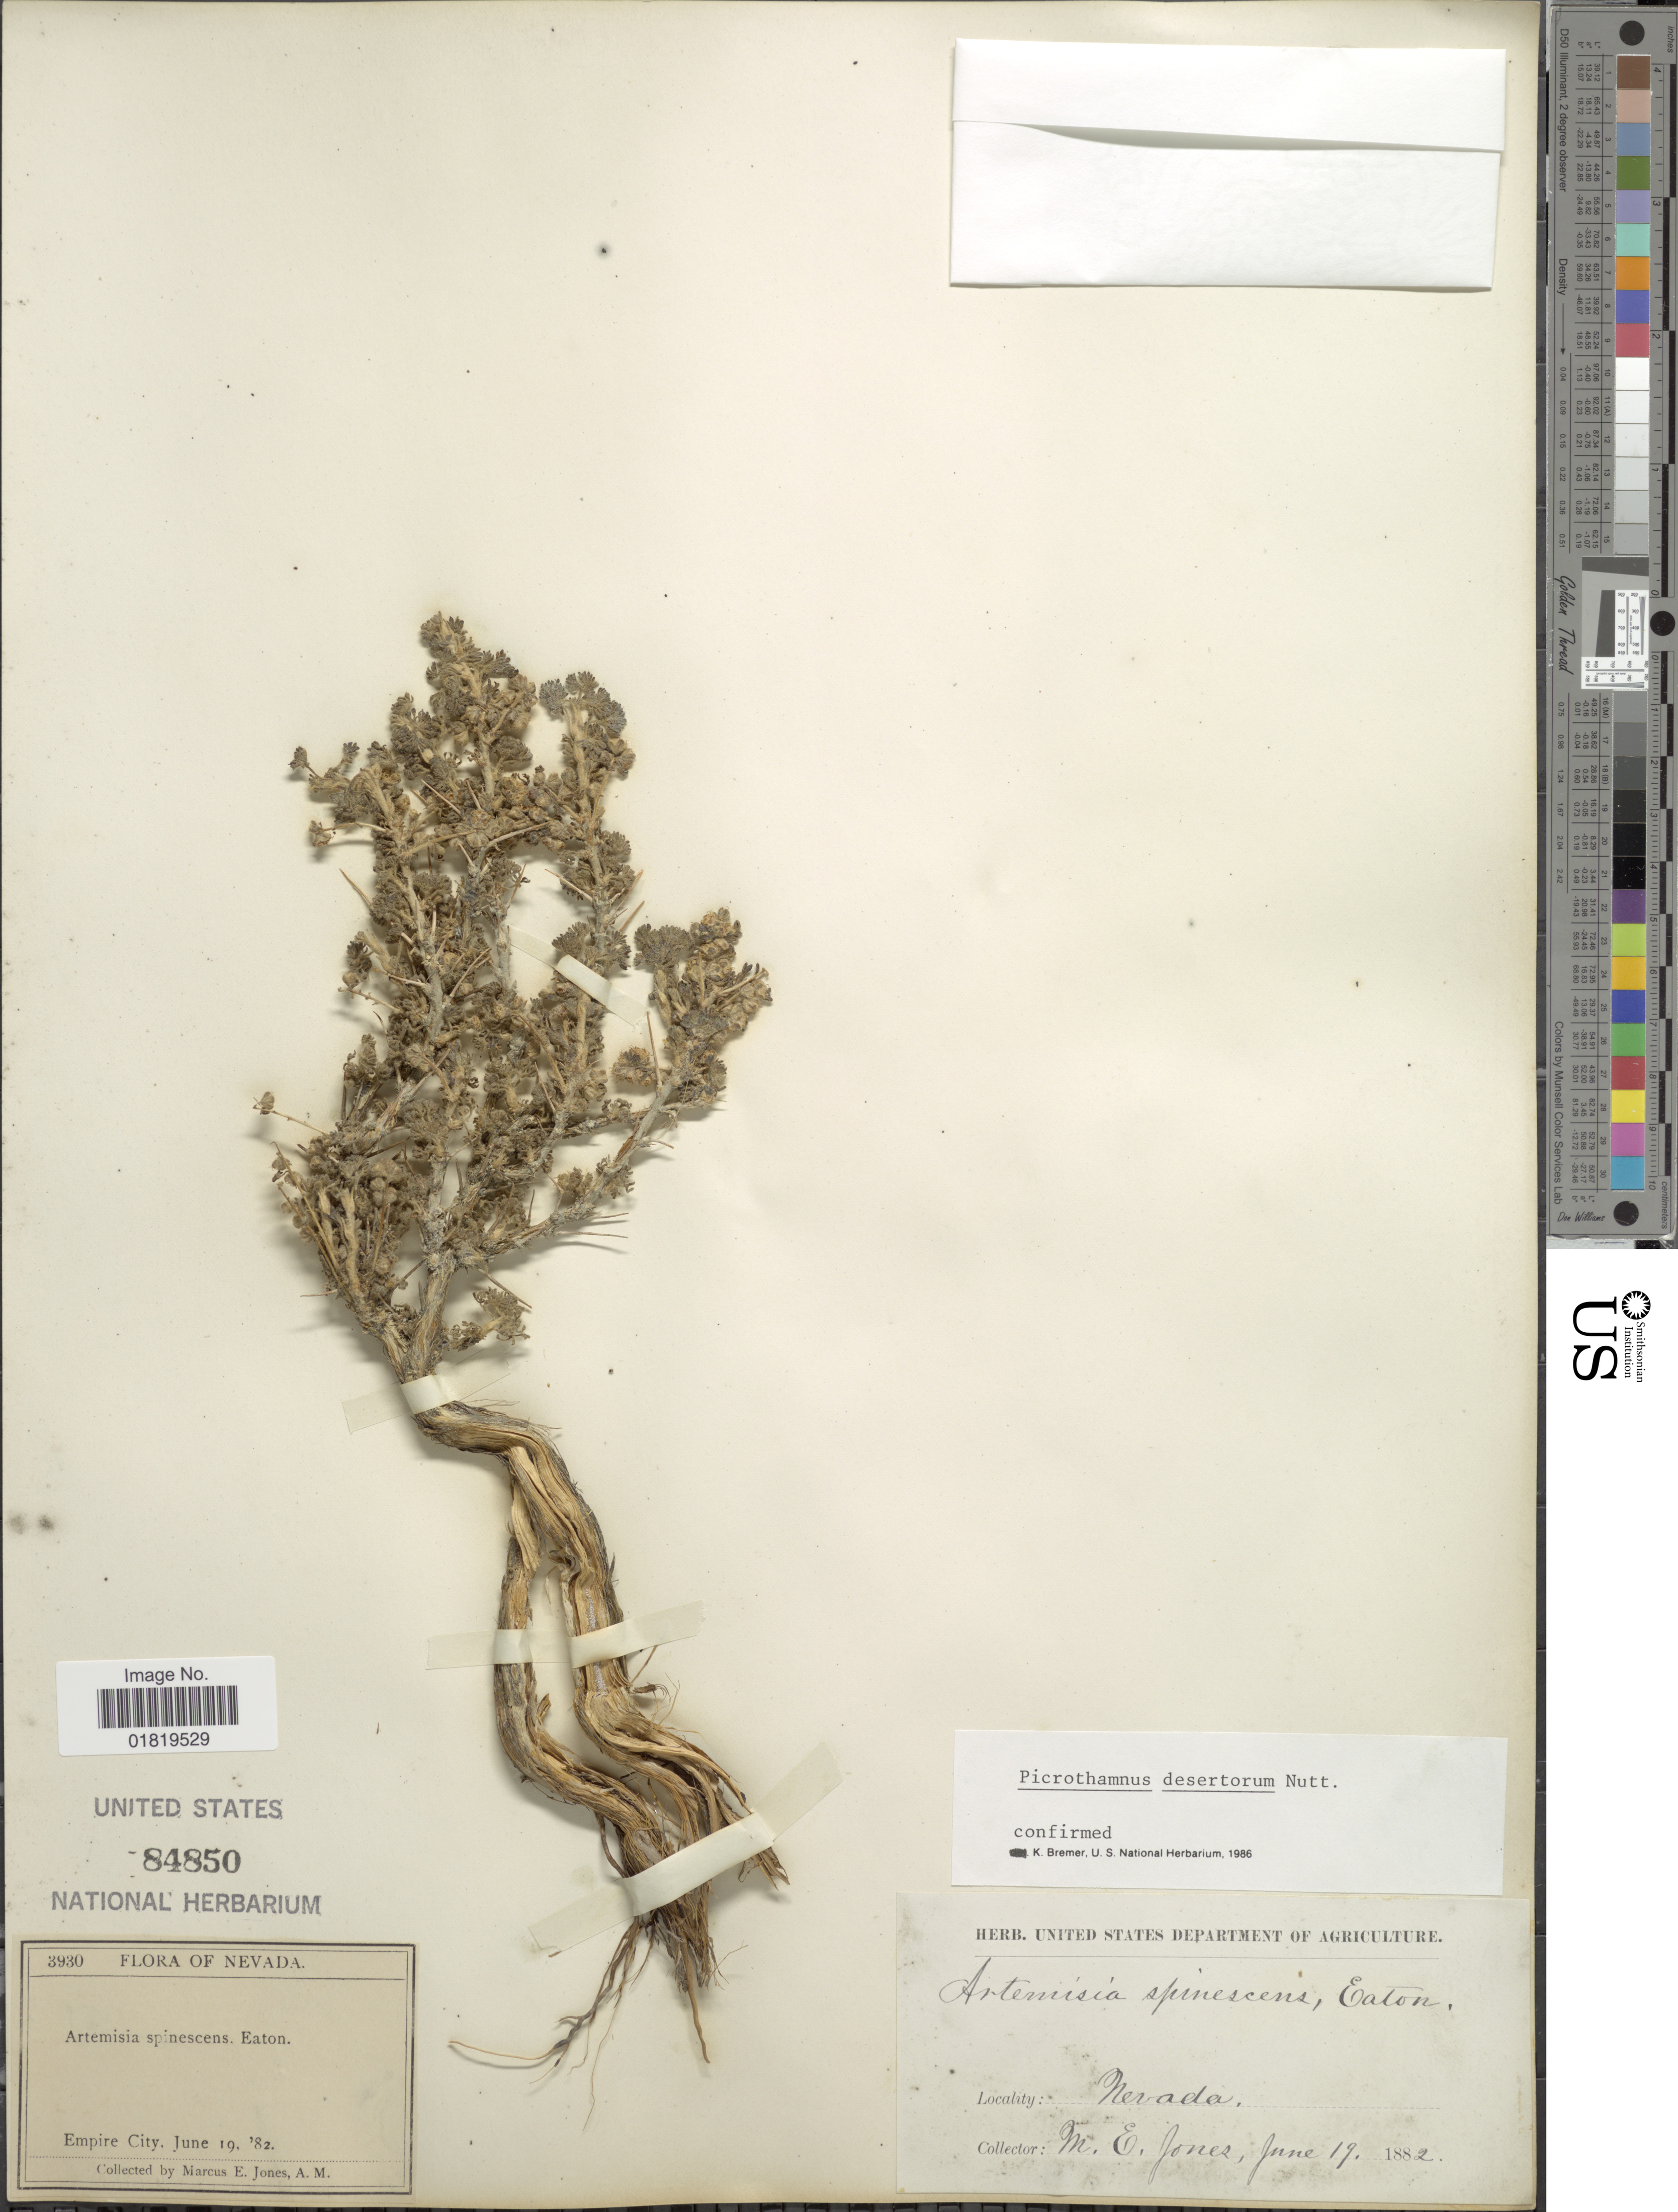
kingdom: Plantae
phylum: Tracheophyta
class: Magnoliopsida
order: Asterales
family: Asteraceae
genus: Picrothamnus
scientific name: Picrothamnus desertorum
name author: Nutt.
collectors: M. E. Jones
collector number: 3930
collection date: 1882-06-19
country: United States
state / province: Nevada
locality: Empire City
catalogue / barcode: US 84850